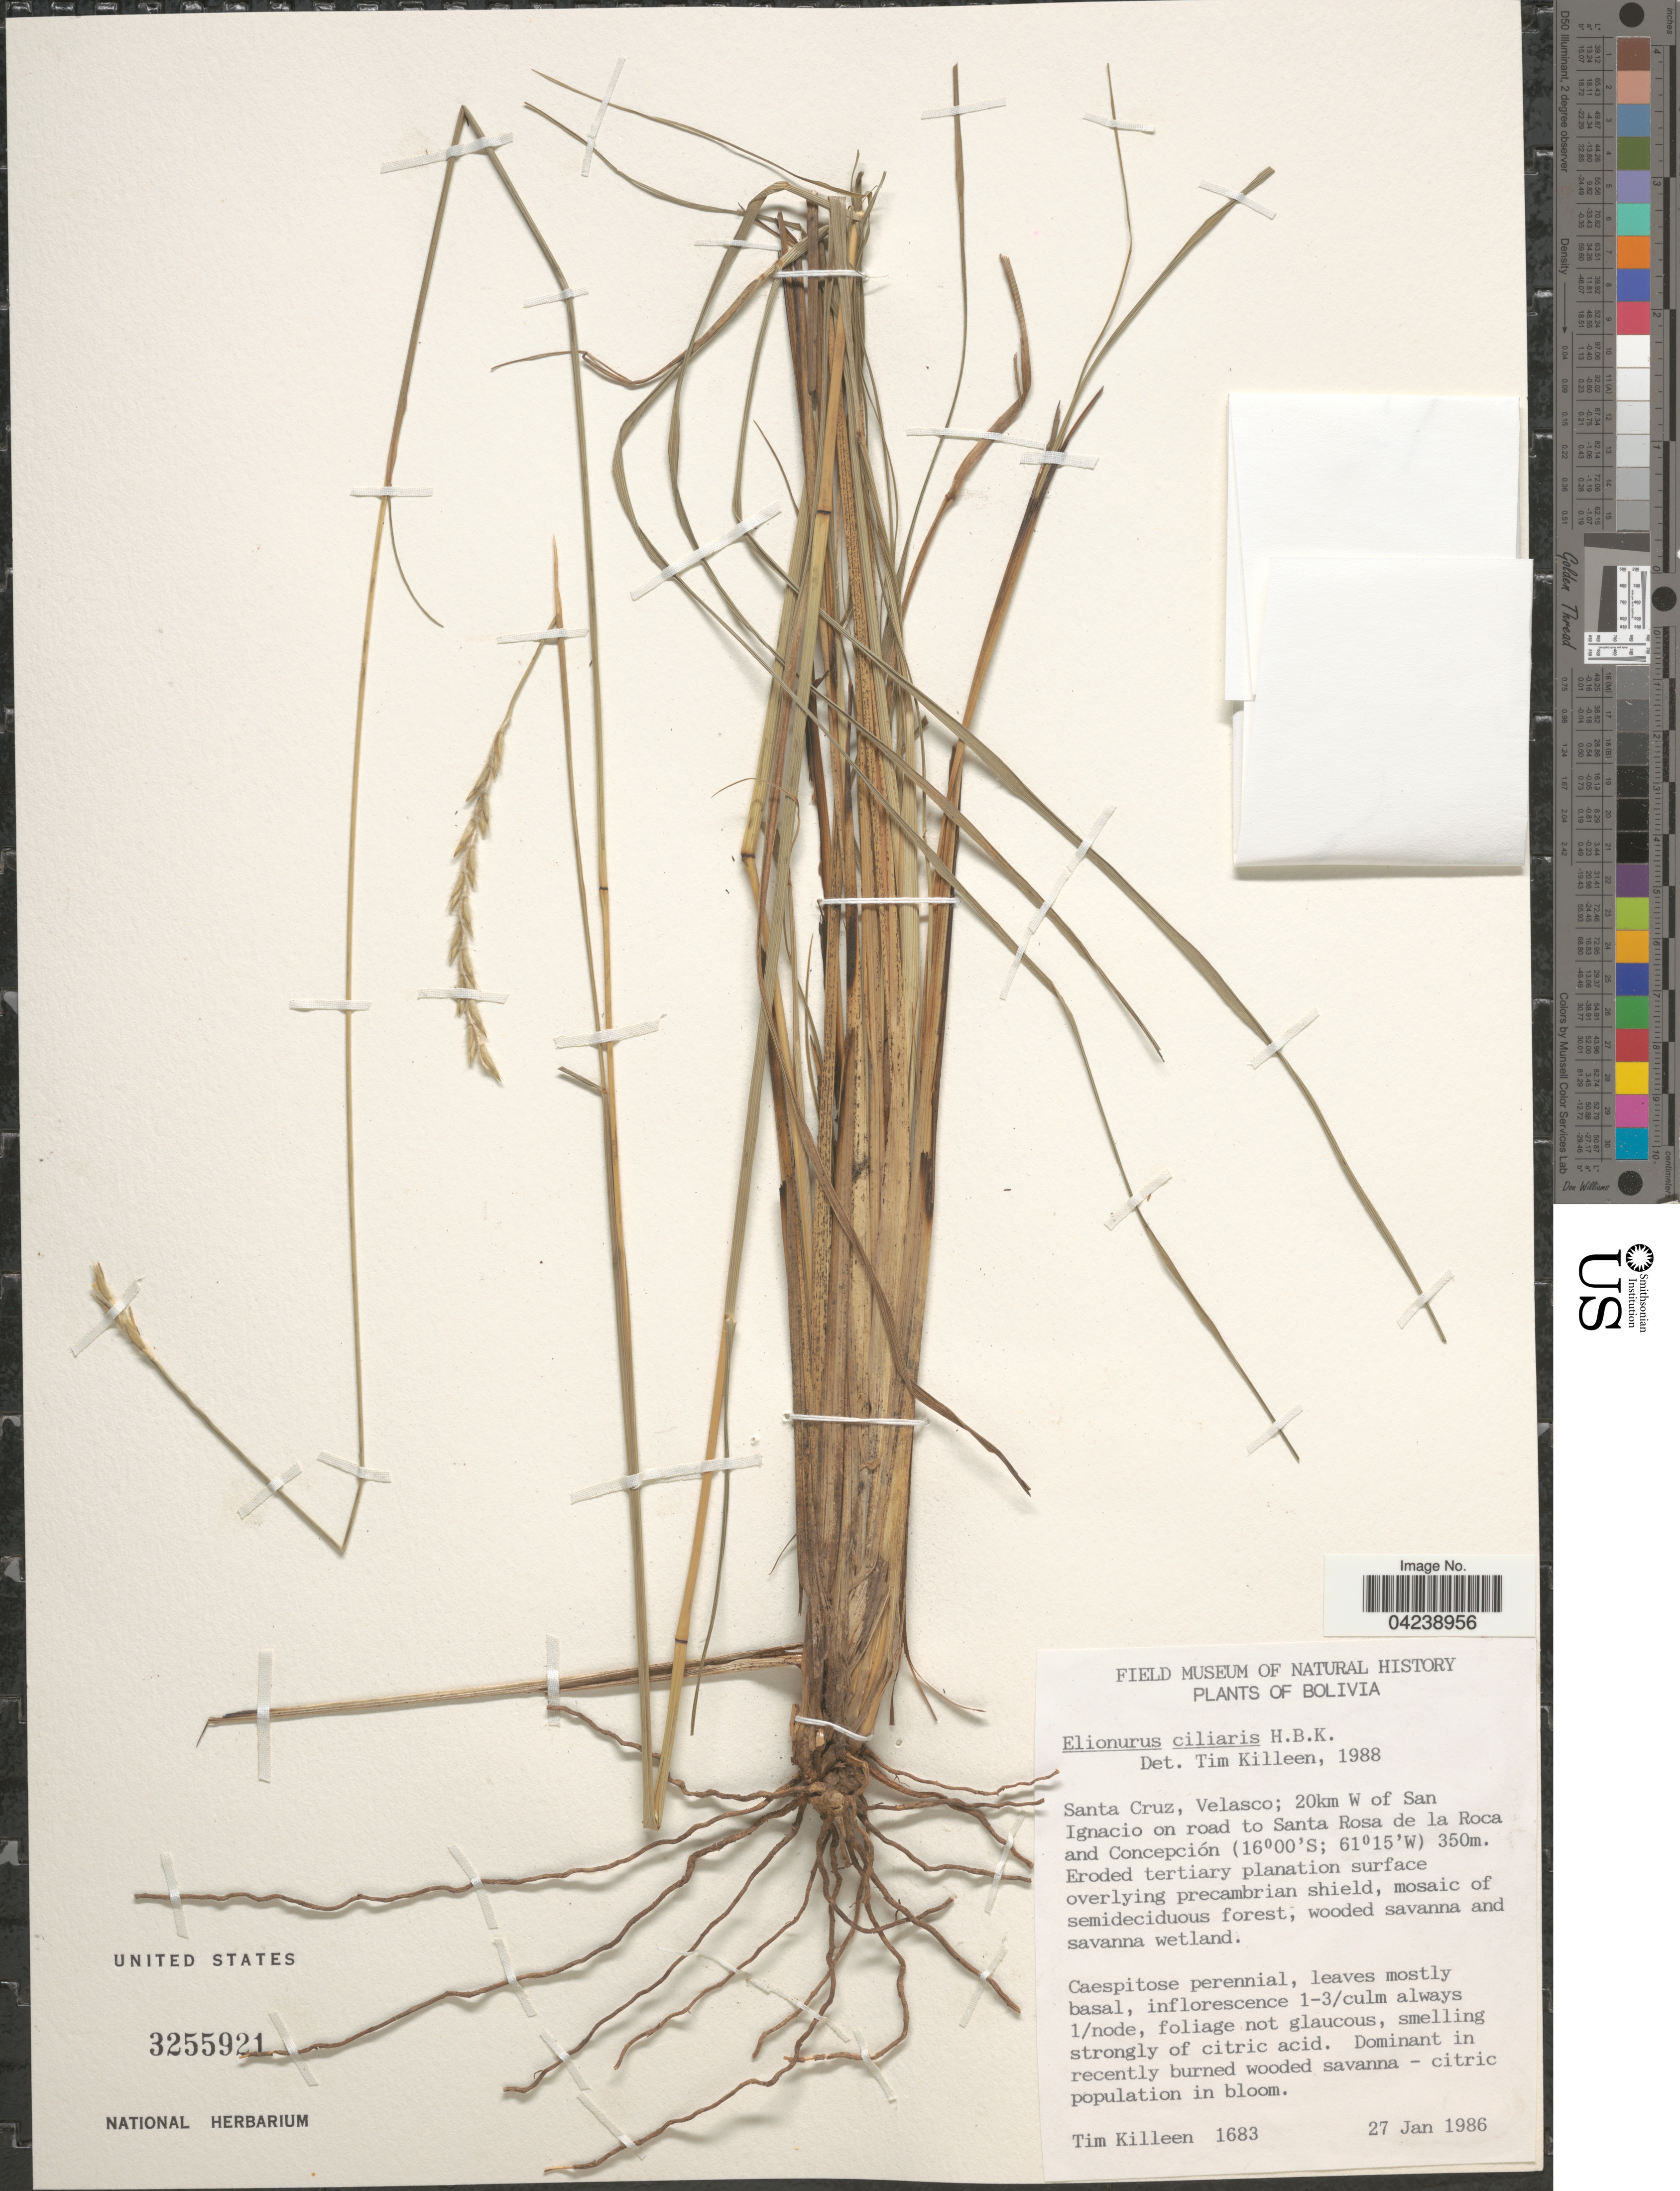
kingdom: Plantae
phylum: Tracheophyta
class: Liliopsida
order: Poales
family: Poaceae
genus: Elionurus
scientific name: Elionurus ciliaris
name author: Kunth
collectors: T. J. Killeen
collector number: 1683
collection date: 1986-01-27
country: Bolivia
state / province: Santa Cruz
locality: Velasco; 20km W of San Ignacio on road to Santa Rosa de la Roca and Concepción.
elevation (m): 350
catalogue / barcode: US 3255921